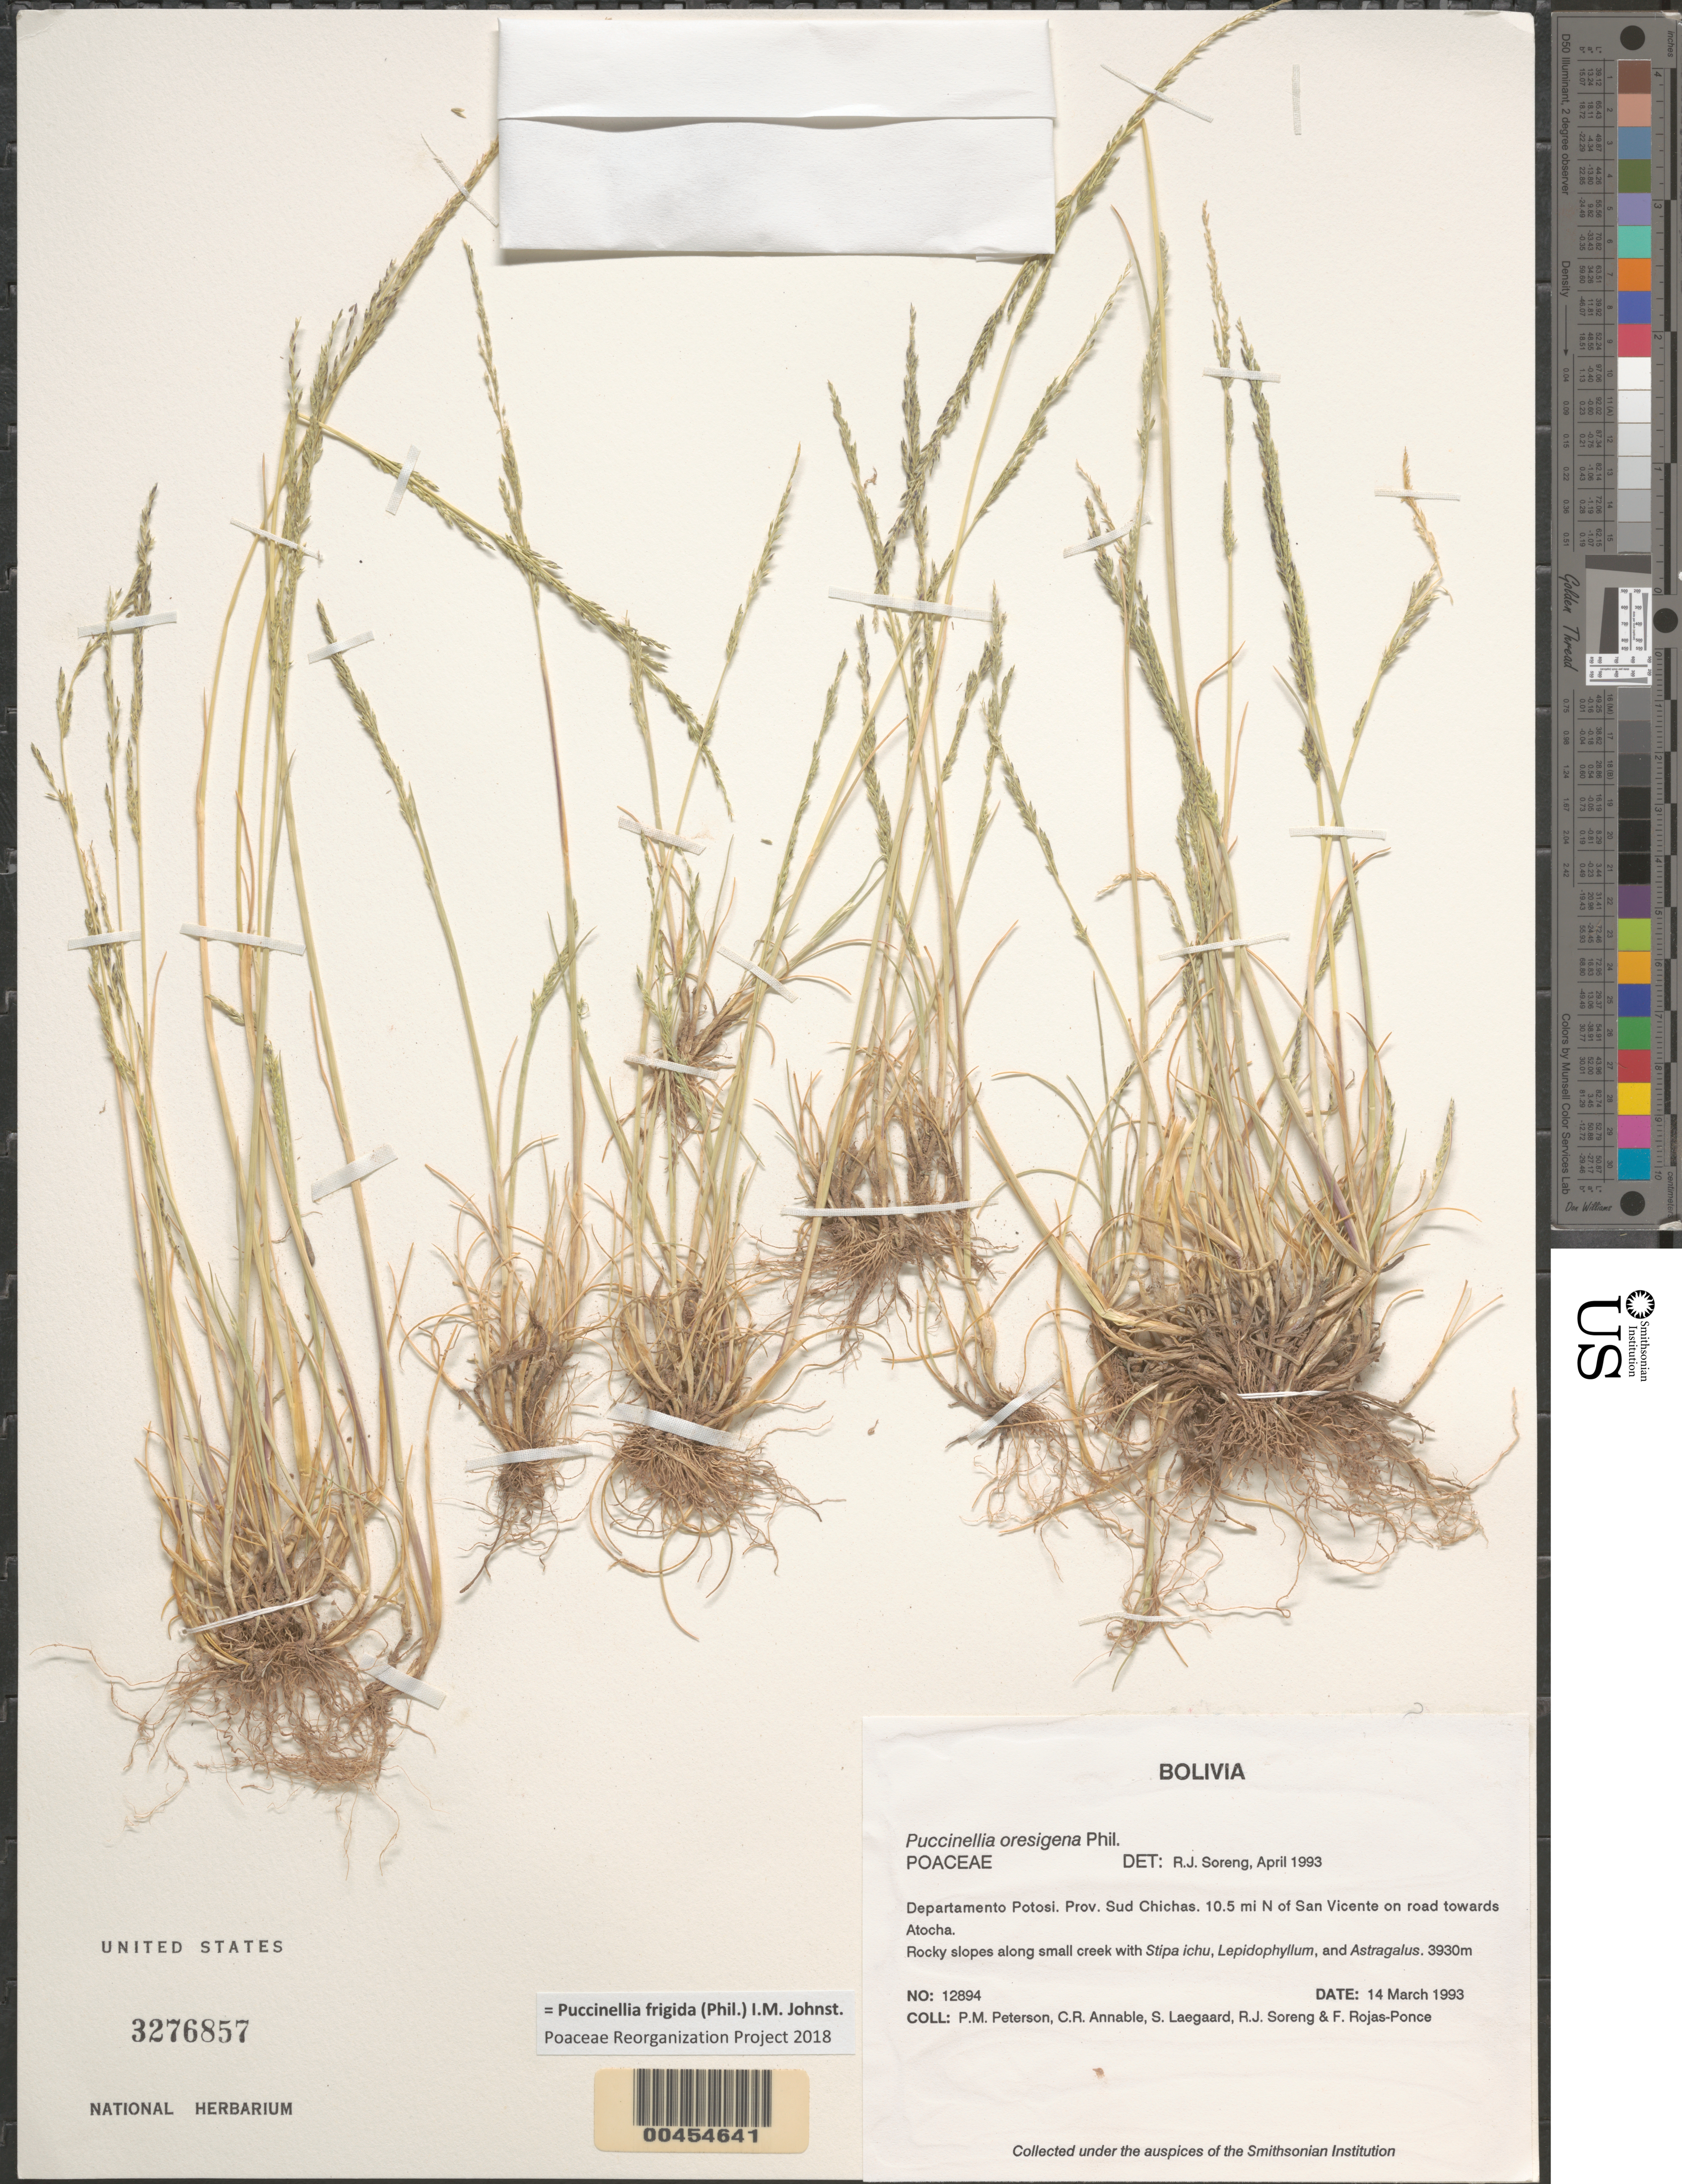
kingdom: Plantae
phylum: Tracheophyta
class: Liliopsida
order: Poales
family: Poaceae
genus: Puccinellia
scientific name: Puccinellia frigida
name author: (Phil.) I.M. Johnst.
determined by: Soreng, Robert J., Research Associate (BOT), Smithsonian Institution - National Museum of Natural History (UNITED STATES)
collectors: P. M. Peterson, C. R. Annable, S. Lægaard, R. J. Soreng & F. Rojas-Ponce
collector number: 12894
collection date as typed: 14 Mar 1993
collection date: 1993-03-14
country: Bolivia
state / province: Potosí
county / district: Sud Chichas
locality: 10.5 mi N of San Vicente on road towards Atocha.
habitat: Rocky slopes along small creek with Stipa ichu, Lepidophyllum, and Astragalus.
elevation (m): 3930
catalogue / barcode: US 3276857